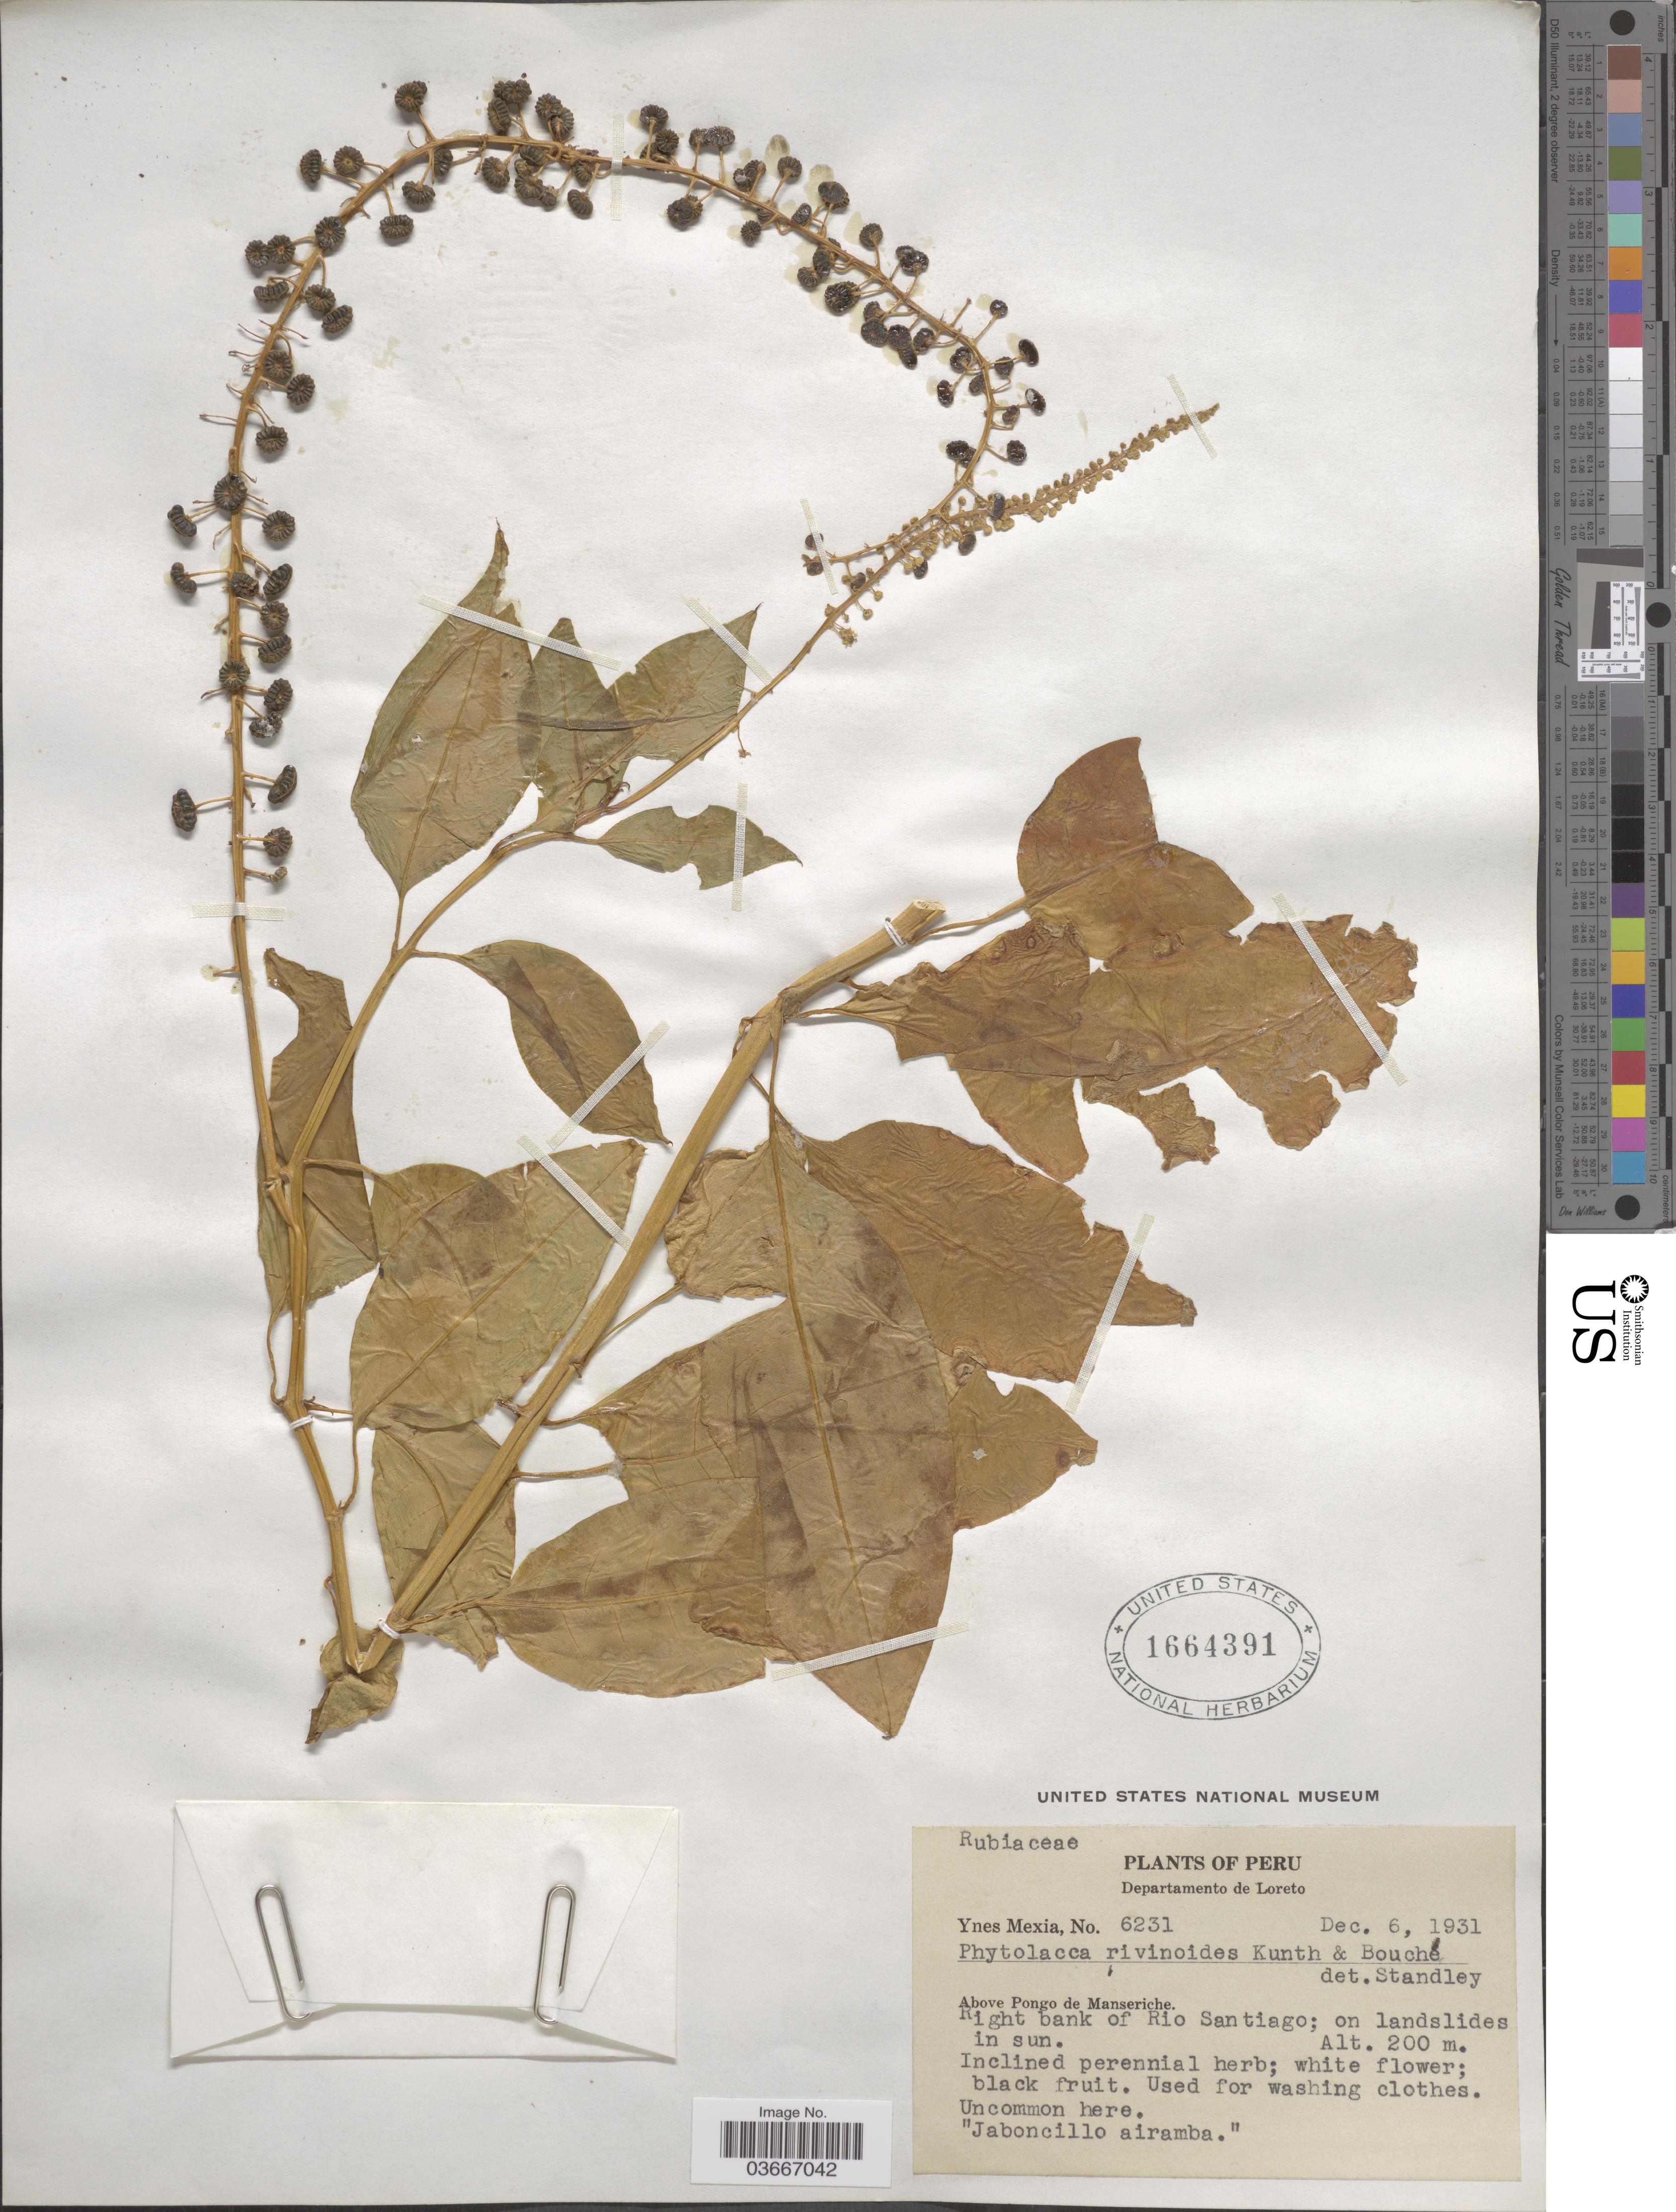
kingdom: Plantae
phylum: Tracheophyta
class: Magnoliopsida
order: Caryophyllales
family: Phytolaccaceae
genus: Phytolacca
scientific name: Phytolacca rivinoides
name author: Kunth & C.D. Bouché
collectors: Y. Mexia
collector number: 6231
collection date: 1931-12-06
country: Peru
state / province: Loreto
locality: Departamento de Loreto. Above Pongo de Manseriche. Right bank of Rio Santiago; on landslides in sun.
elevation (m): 200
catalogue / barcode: US 1664391